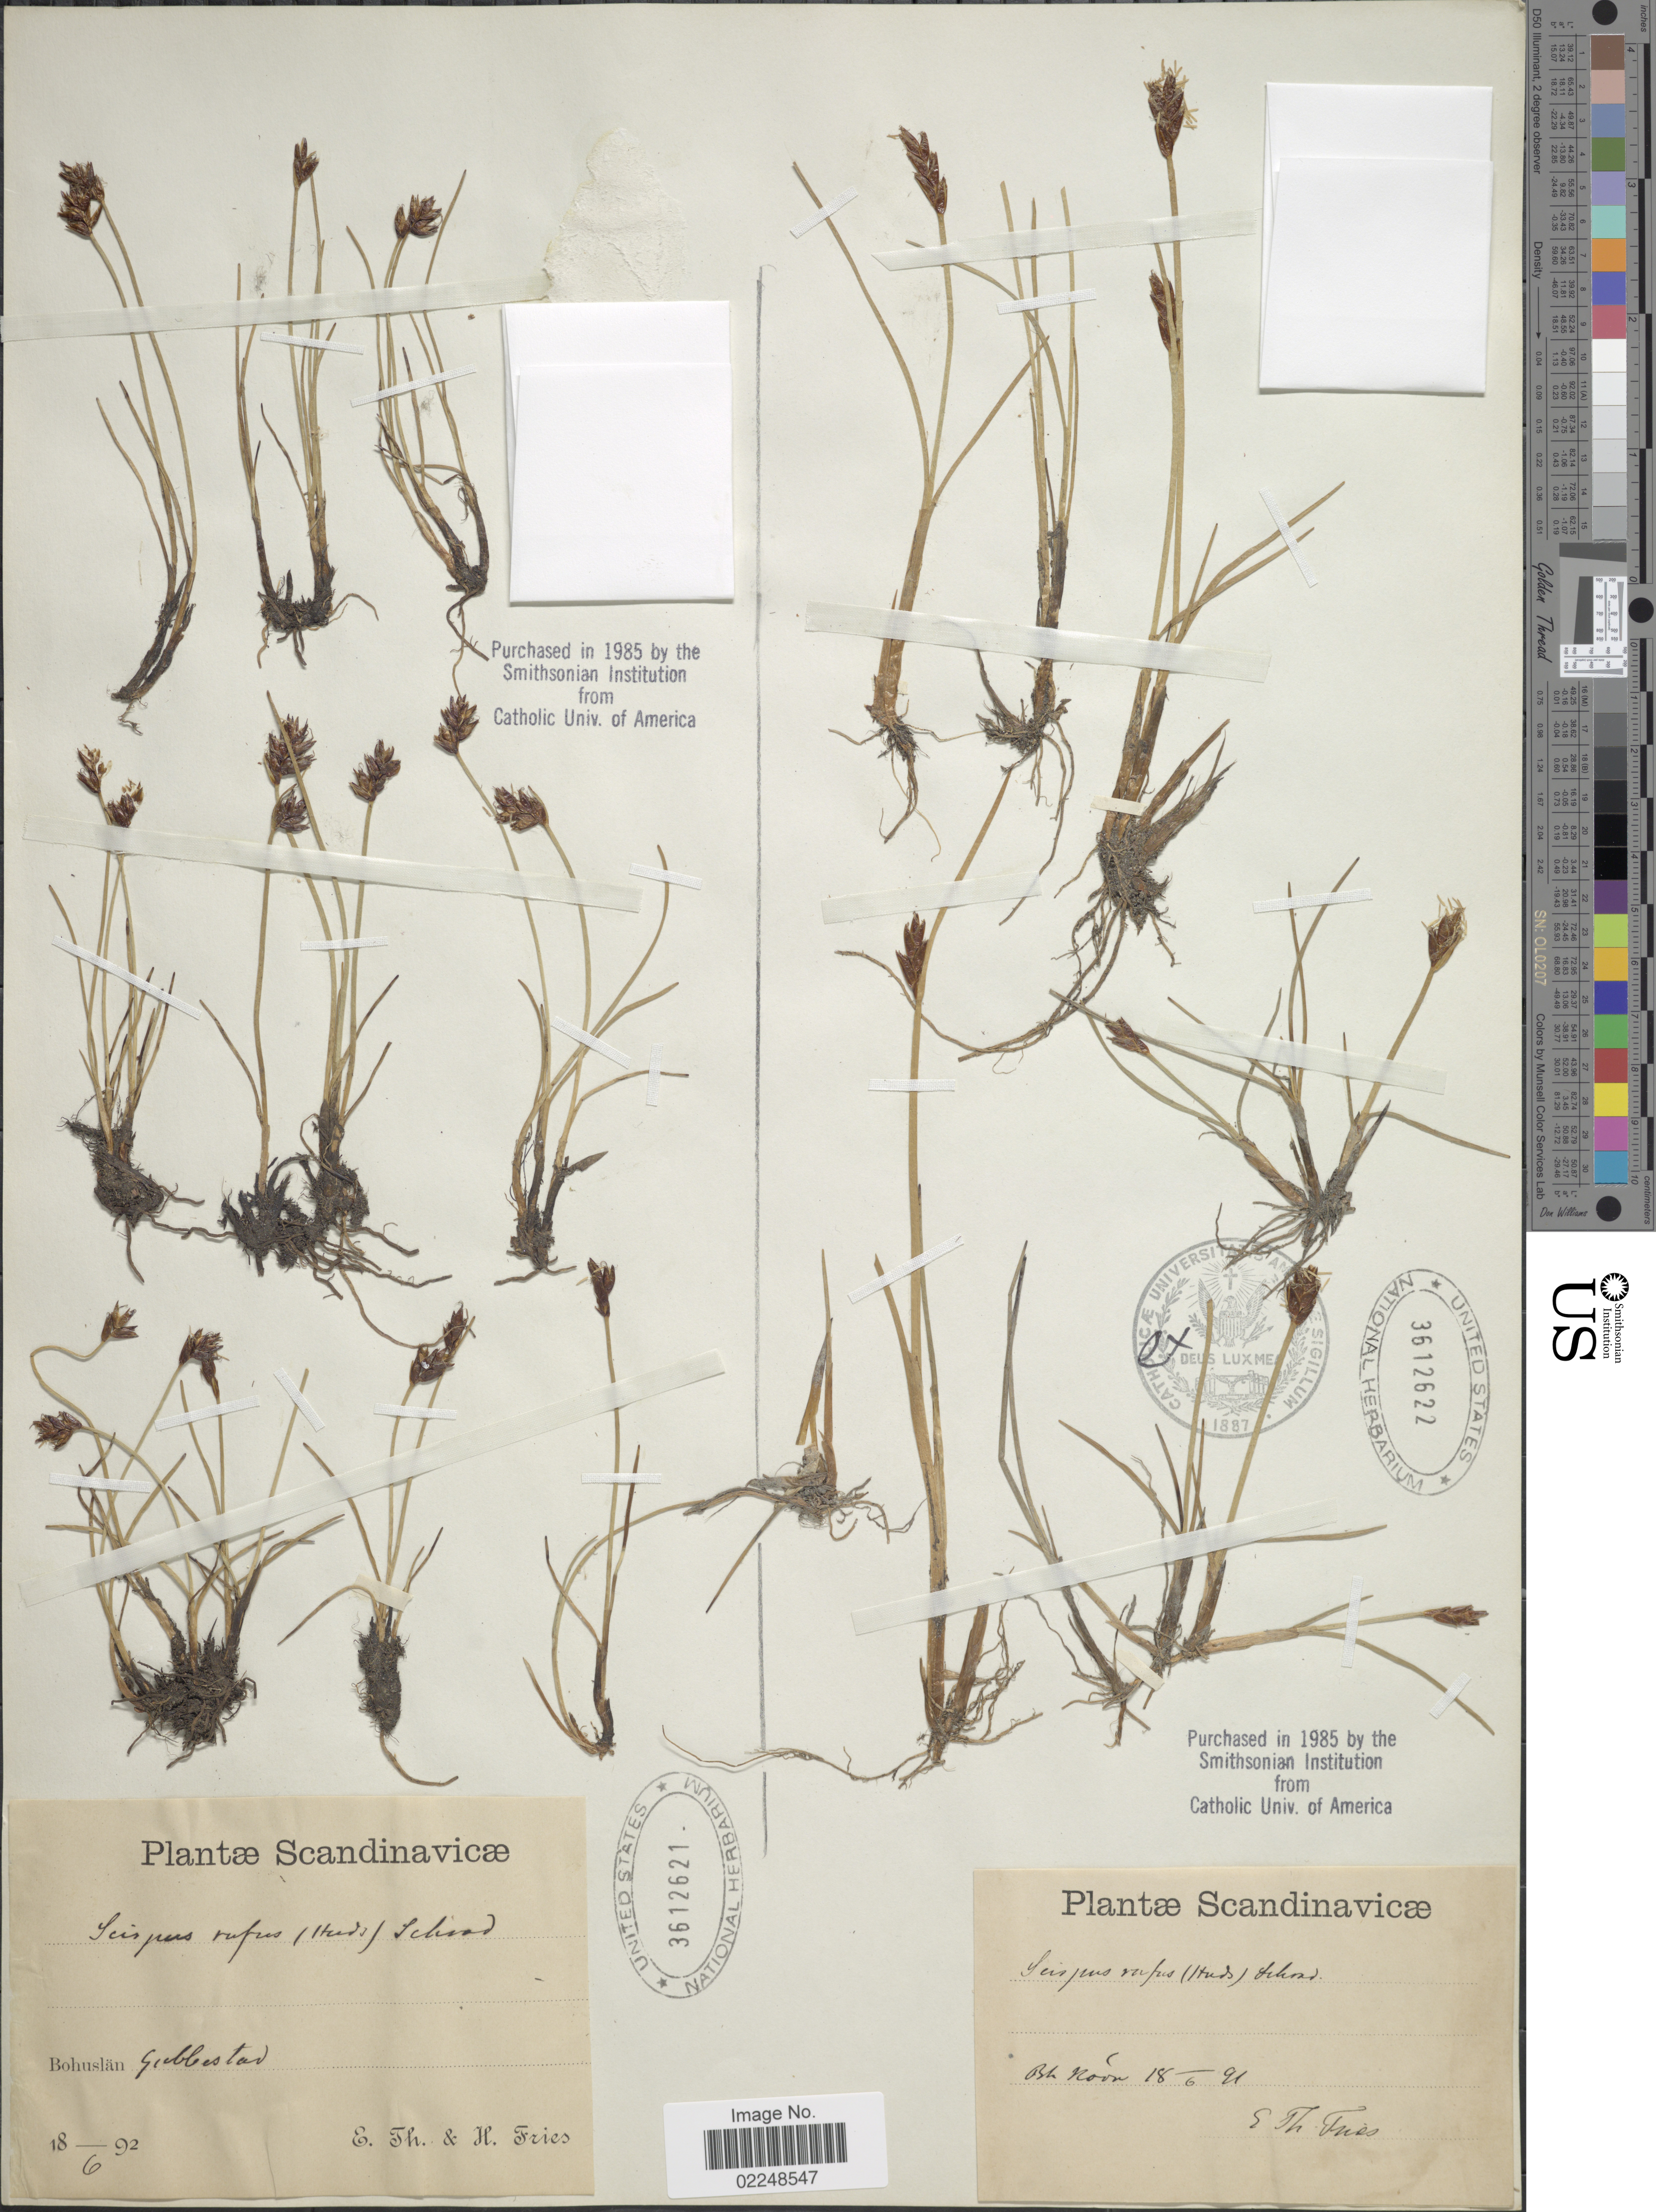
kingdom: Plantae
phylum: Tracheophyta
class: Liliopsida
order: Poales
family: Cyperaceae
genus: Blysmopsis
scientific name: Blysmopsis rufa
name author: (Huds.) Oteng-Yeb.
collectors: E. Fries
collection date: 1891-06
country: Sweden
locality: Scandinavicae, Bh. Norr [interpreted]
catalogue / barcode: US 3612621-2